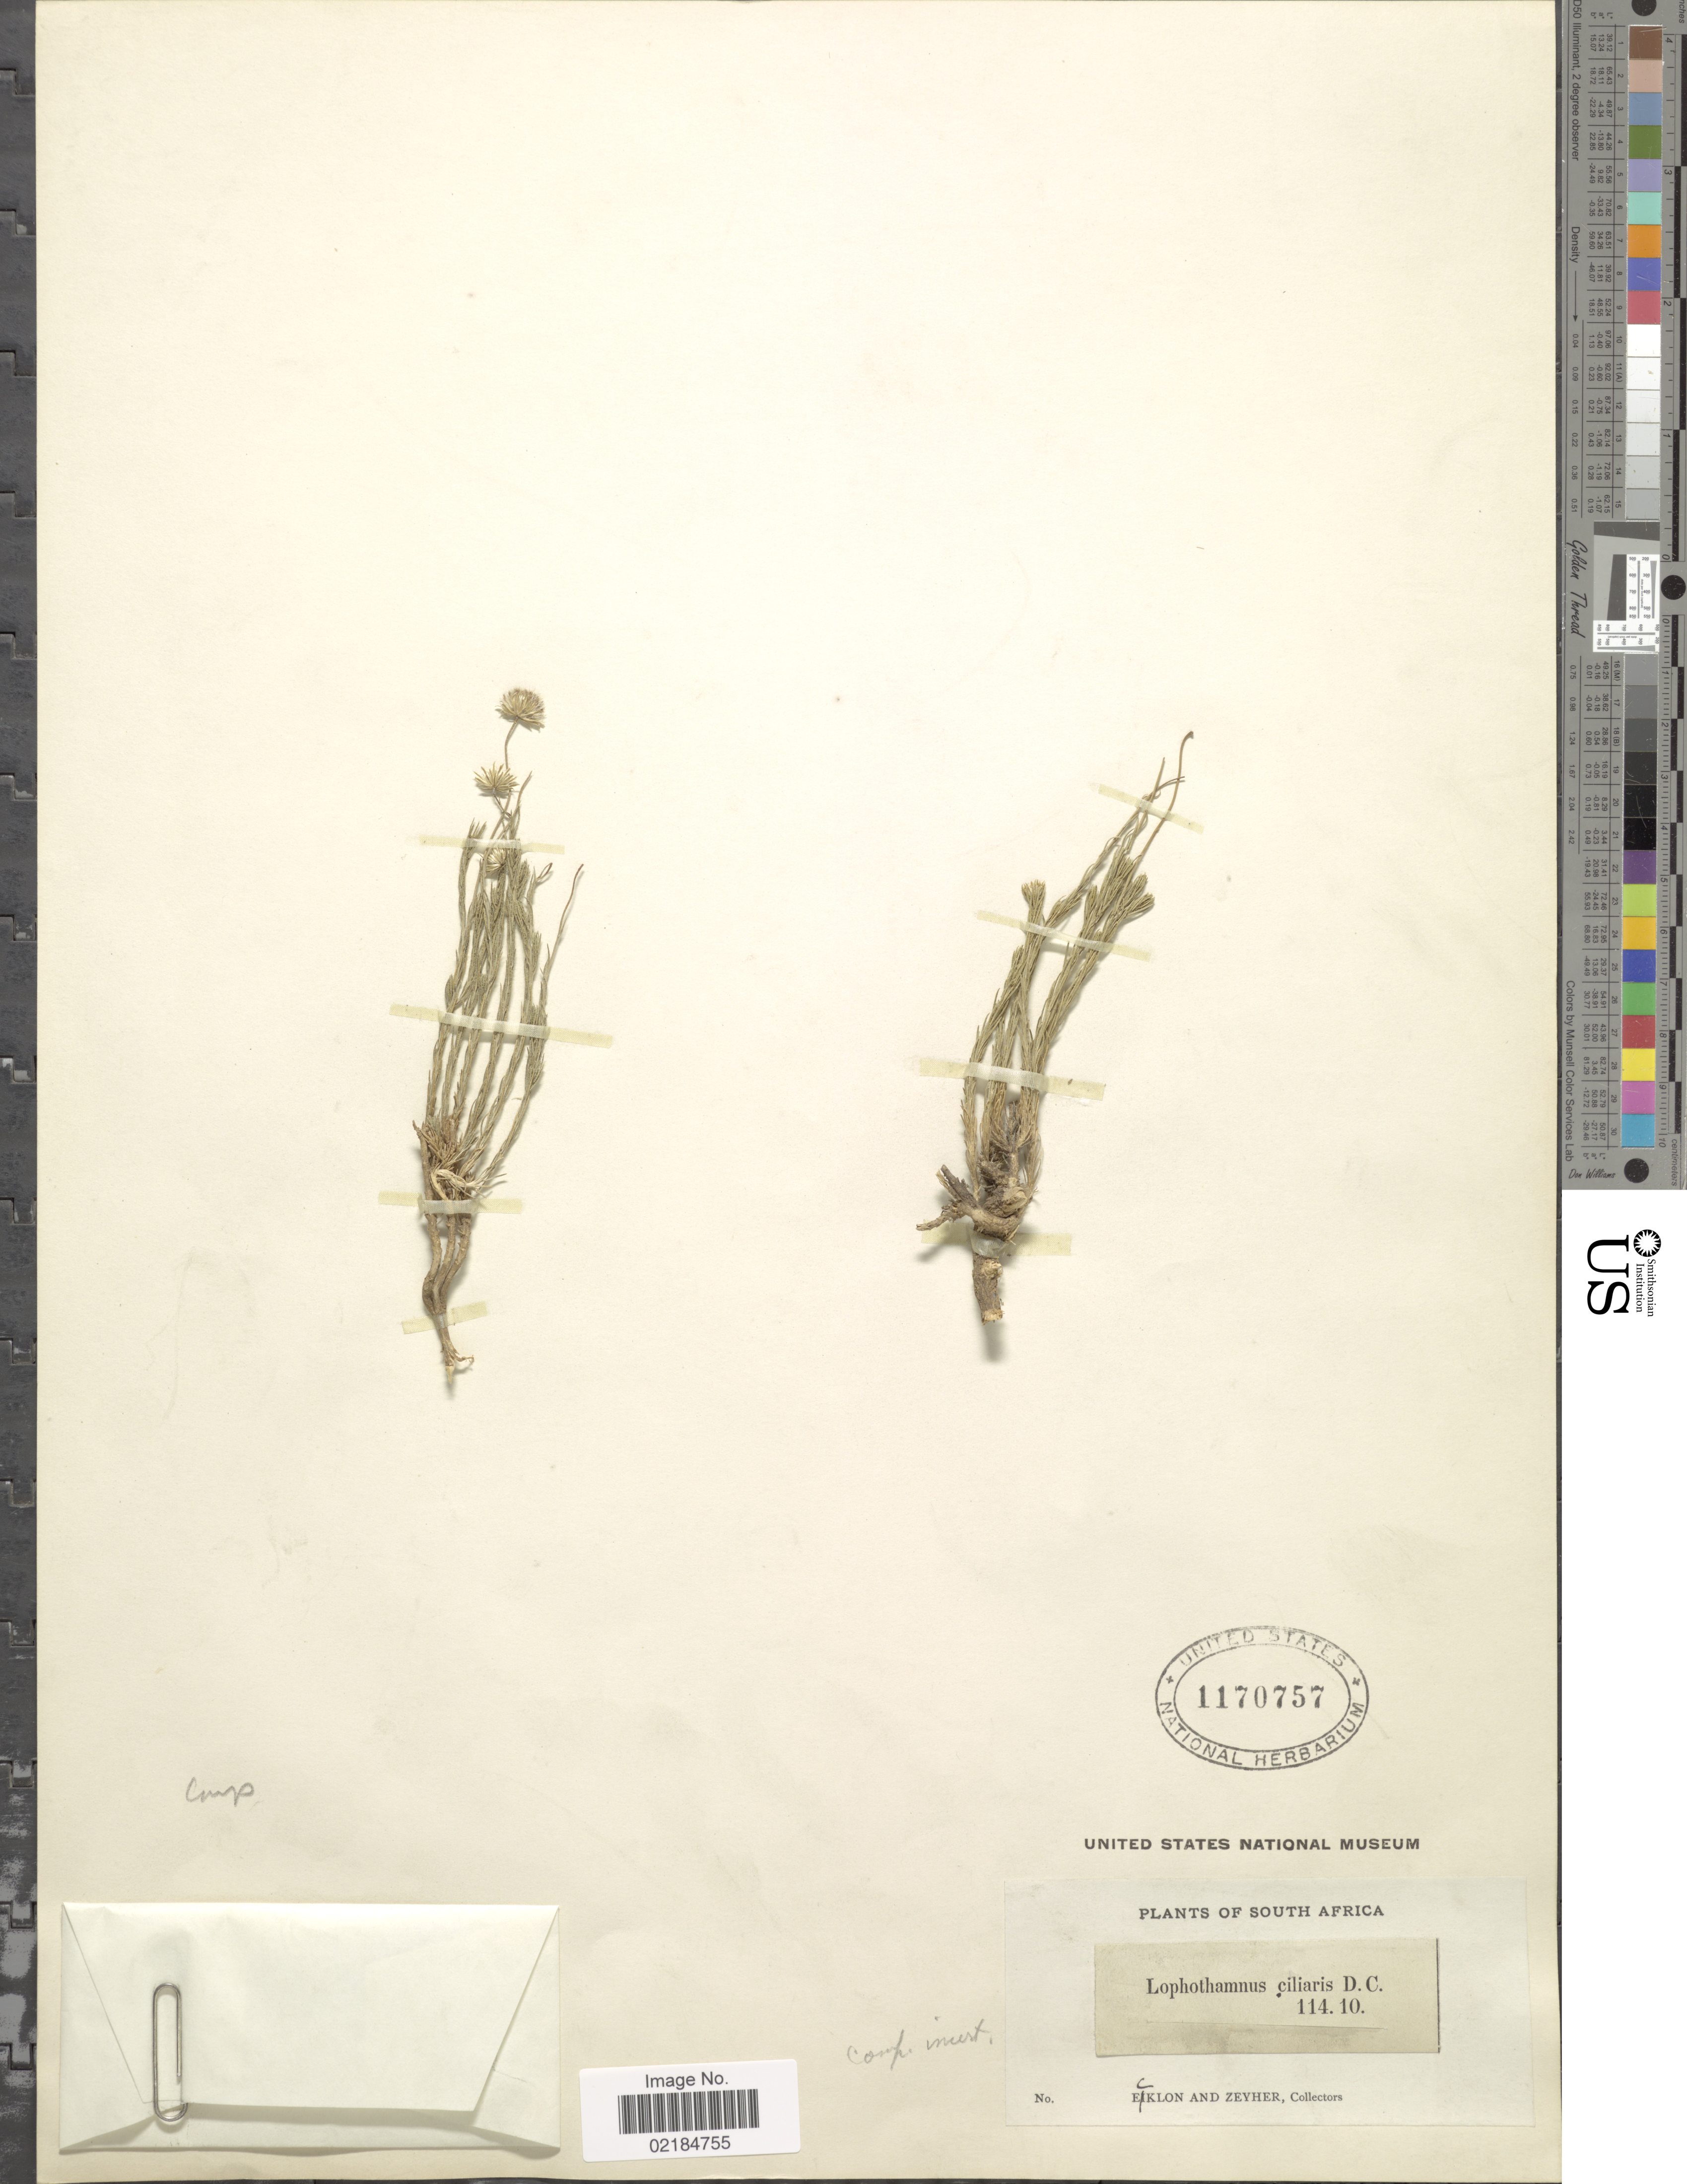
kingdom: Plantae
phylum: Tracheophyta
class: Magnoliopsida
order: Asterales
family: Asteraceae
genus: Nolletia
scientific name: Nolletia ciliaris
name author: (DC.) Steetz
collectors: -. Ecklon & -. Zeyher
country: South Africa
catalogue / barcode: US 1170757